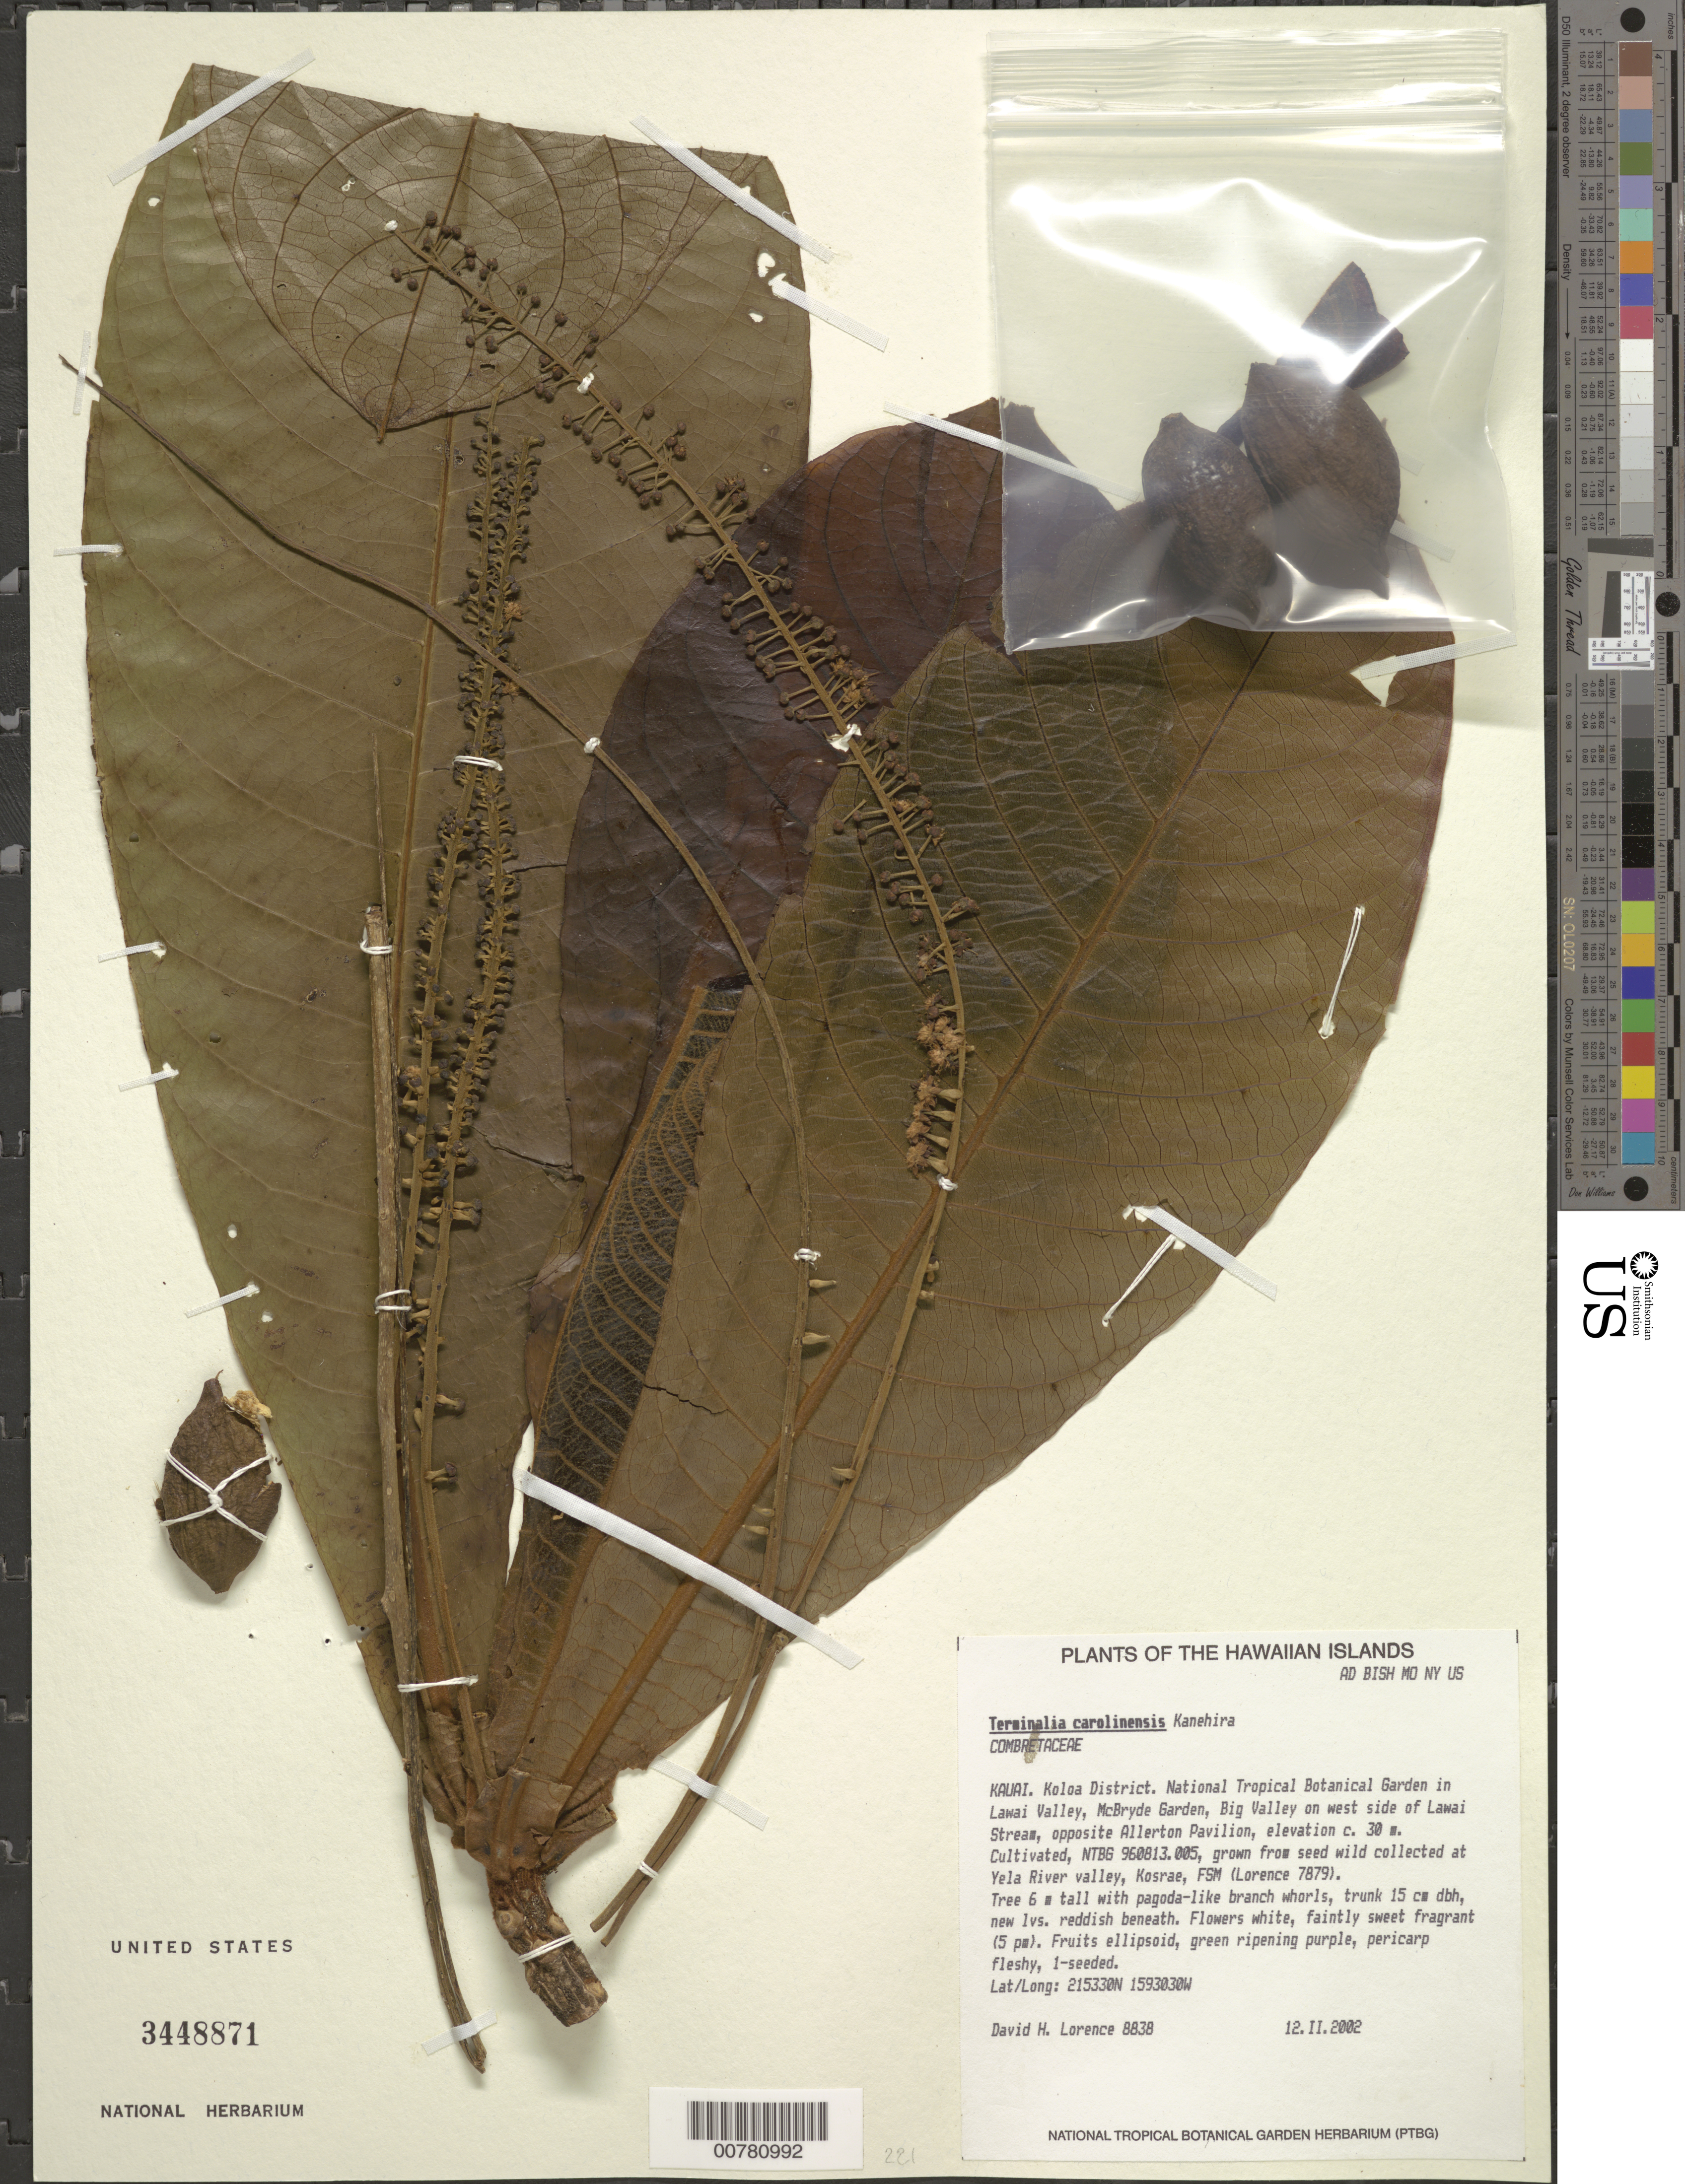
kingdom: Plantae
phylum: Tracheophyta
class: Magnoliopsida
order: Myrtales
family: Combretaceae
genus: Terminalia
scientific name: Terminalia carolinensis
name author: Kaneh.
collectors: D. Lorence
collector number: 8838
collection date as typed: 12 Feb 2002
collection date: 2002-02-12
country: United States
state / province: Hawaii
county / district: Kauai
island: Kaua'i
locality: National Tropical Botanical Garden in Lawai Valley, McBryde Garden, Big Valley on W side of Lawai Stream, opposi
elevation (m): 30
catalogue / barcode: US 3448871